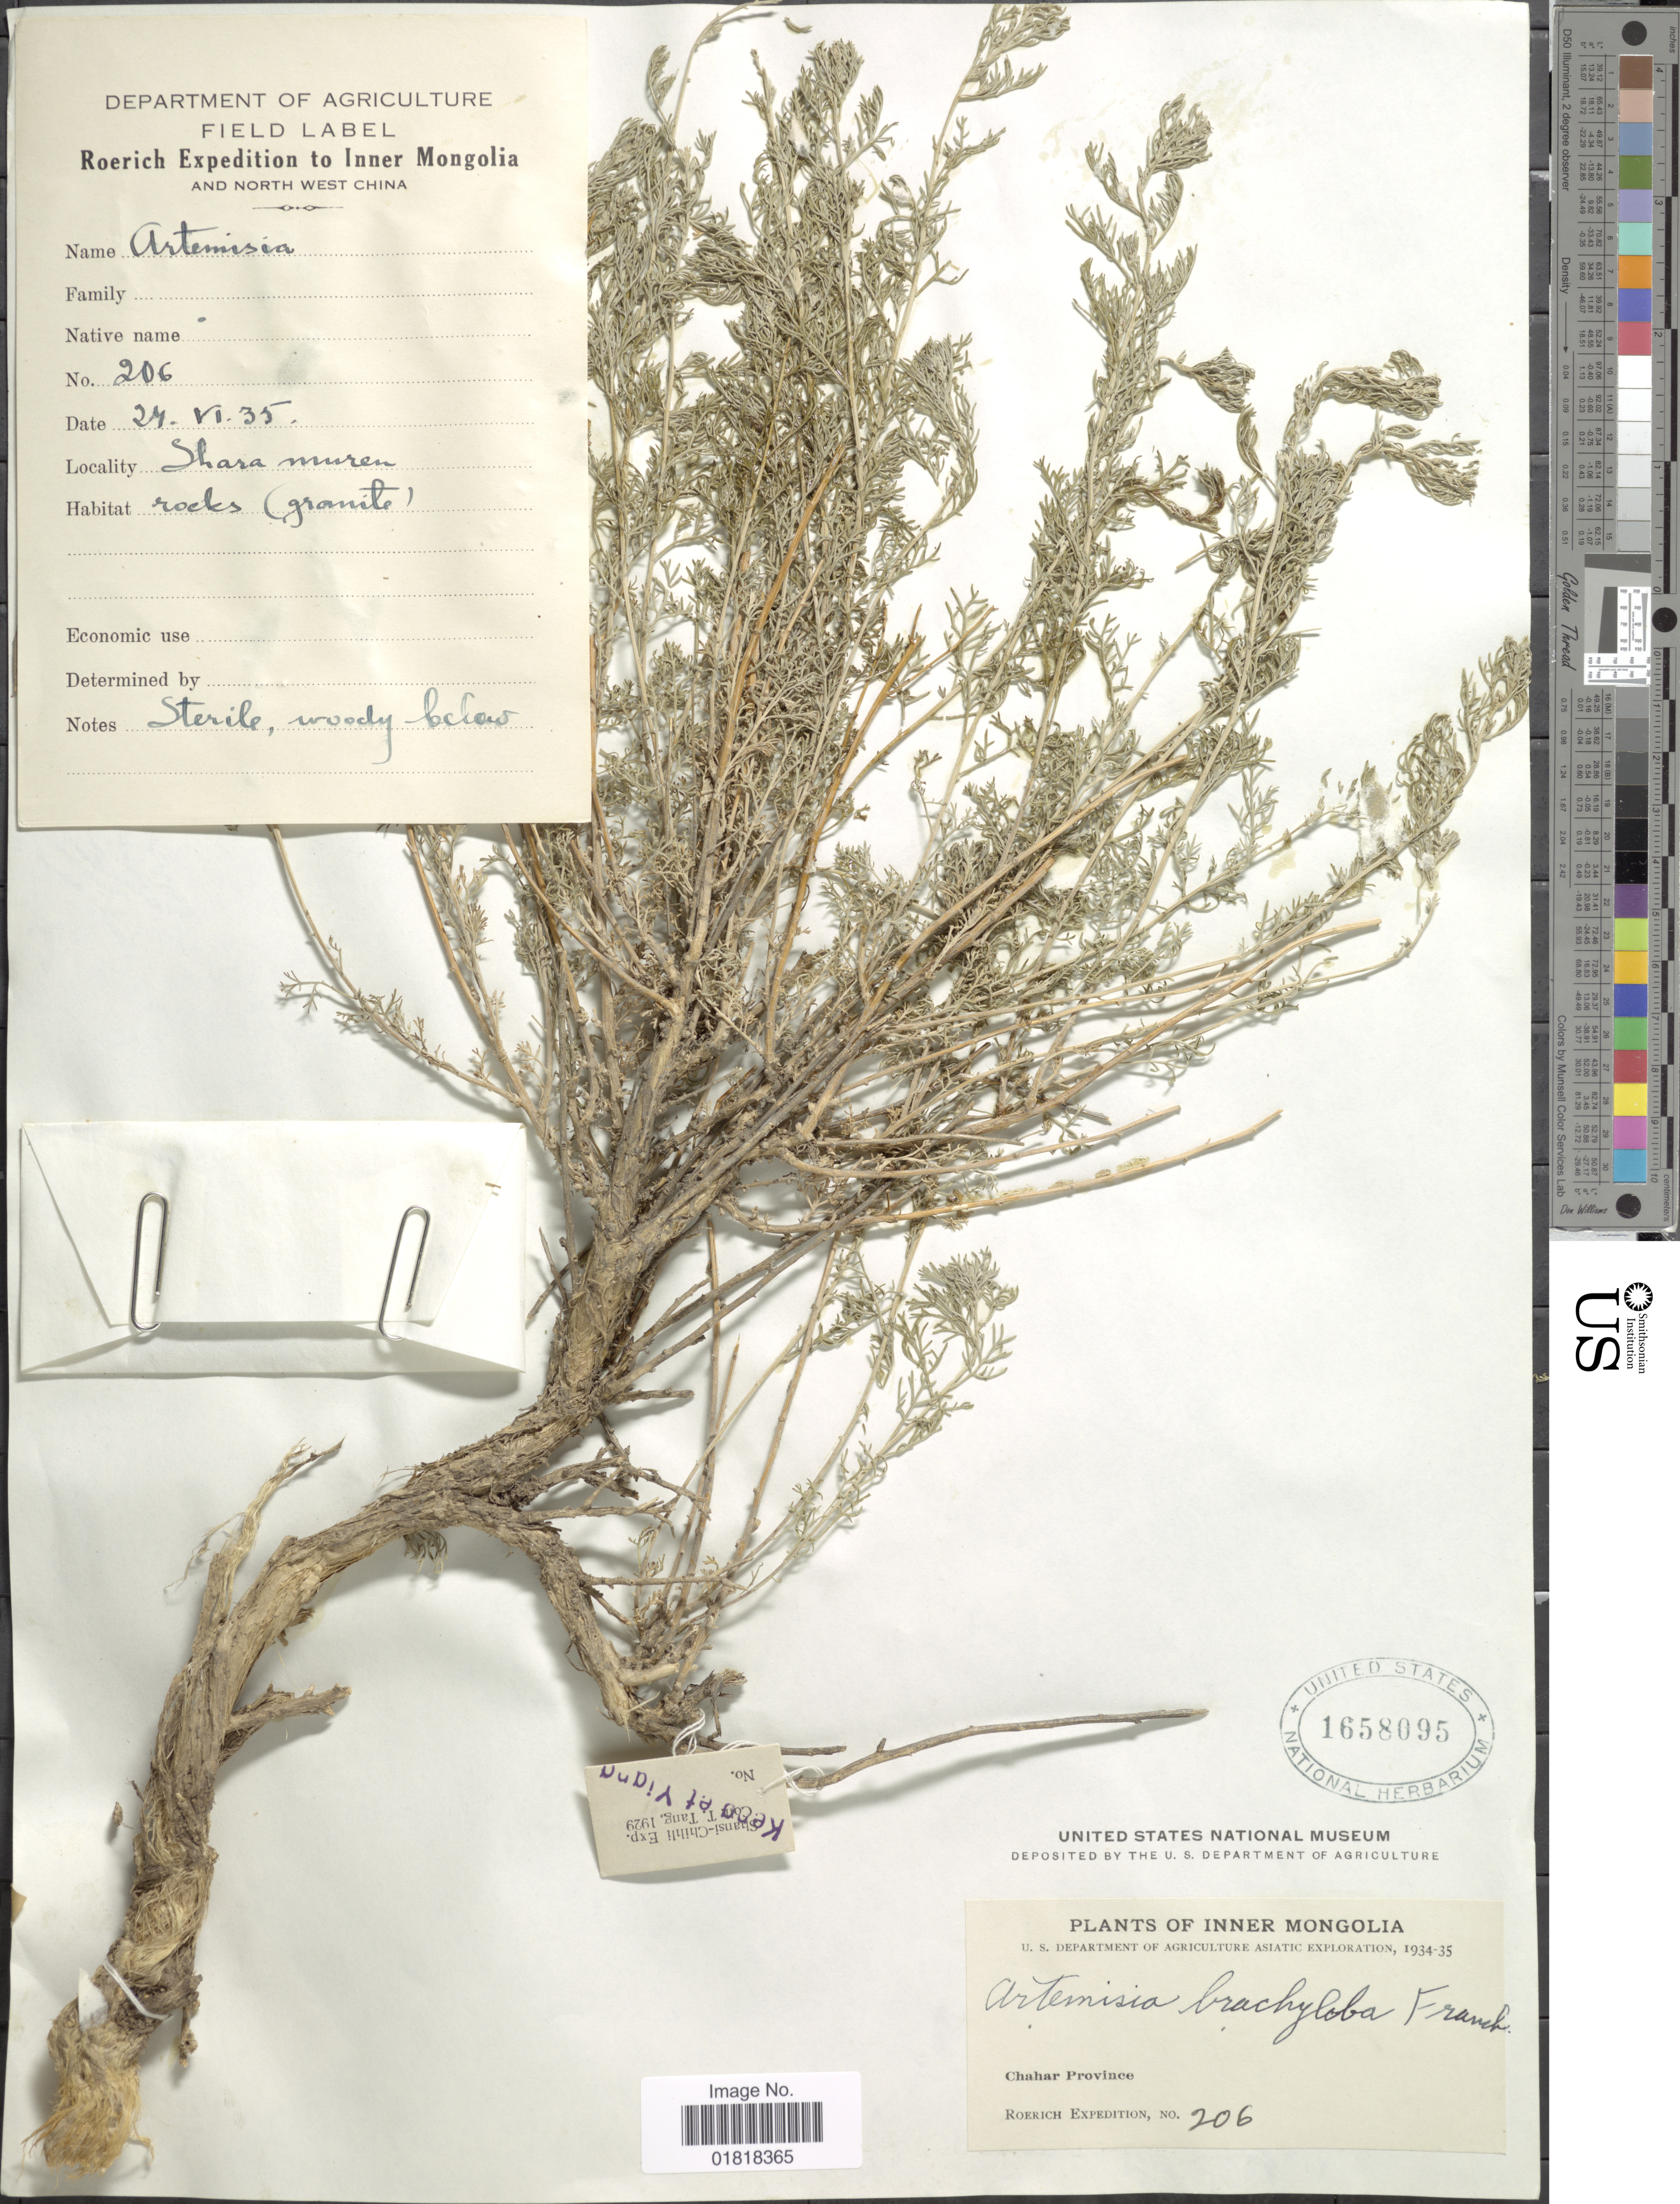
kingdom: Plantae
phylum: Tracheophyta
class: Magnoliopsida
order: Asterales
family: Asteraceae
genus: Artemisia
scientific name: Artemisia brachyloba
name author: Franch.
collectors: Roerich Expedition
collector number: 206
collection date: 1934/1935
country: China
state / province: Nei Monggol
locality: Chahar Province, Shara Muren, Inner Mongolia and North West China